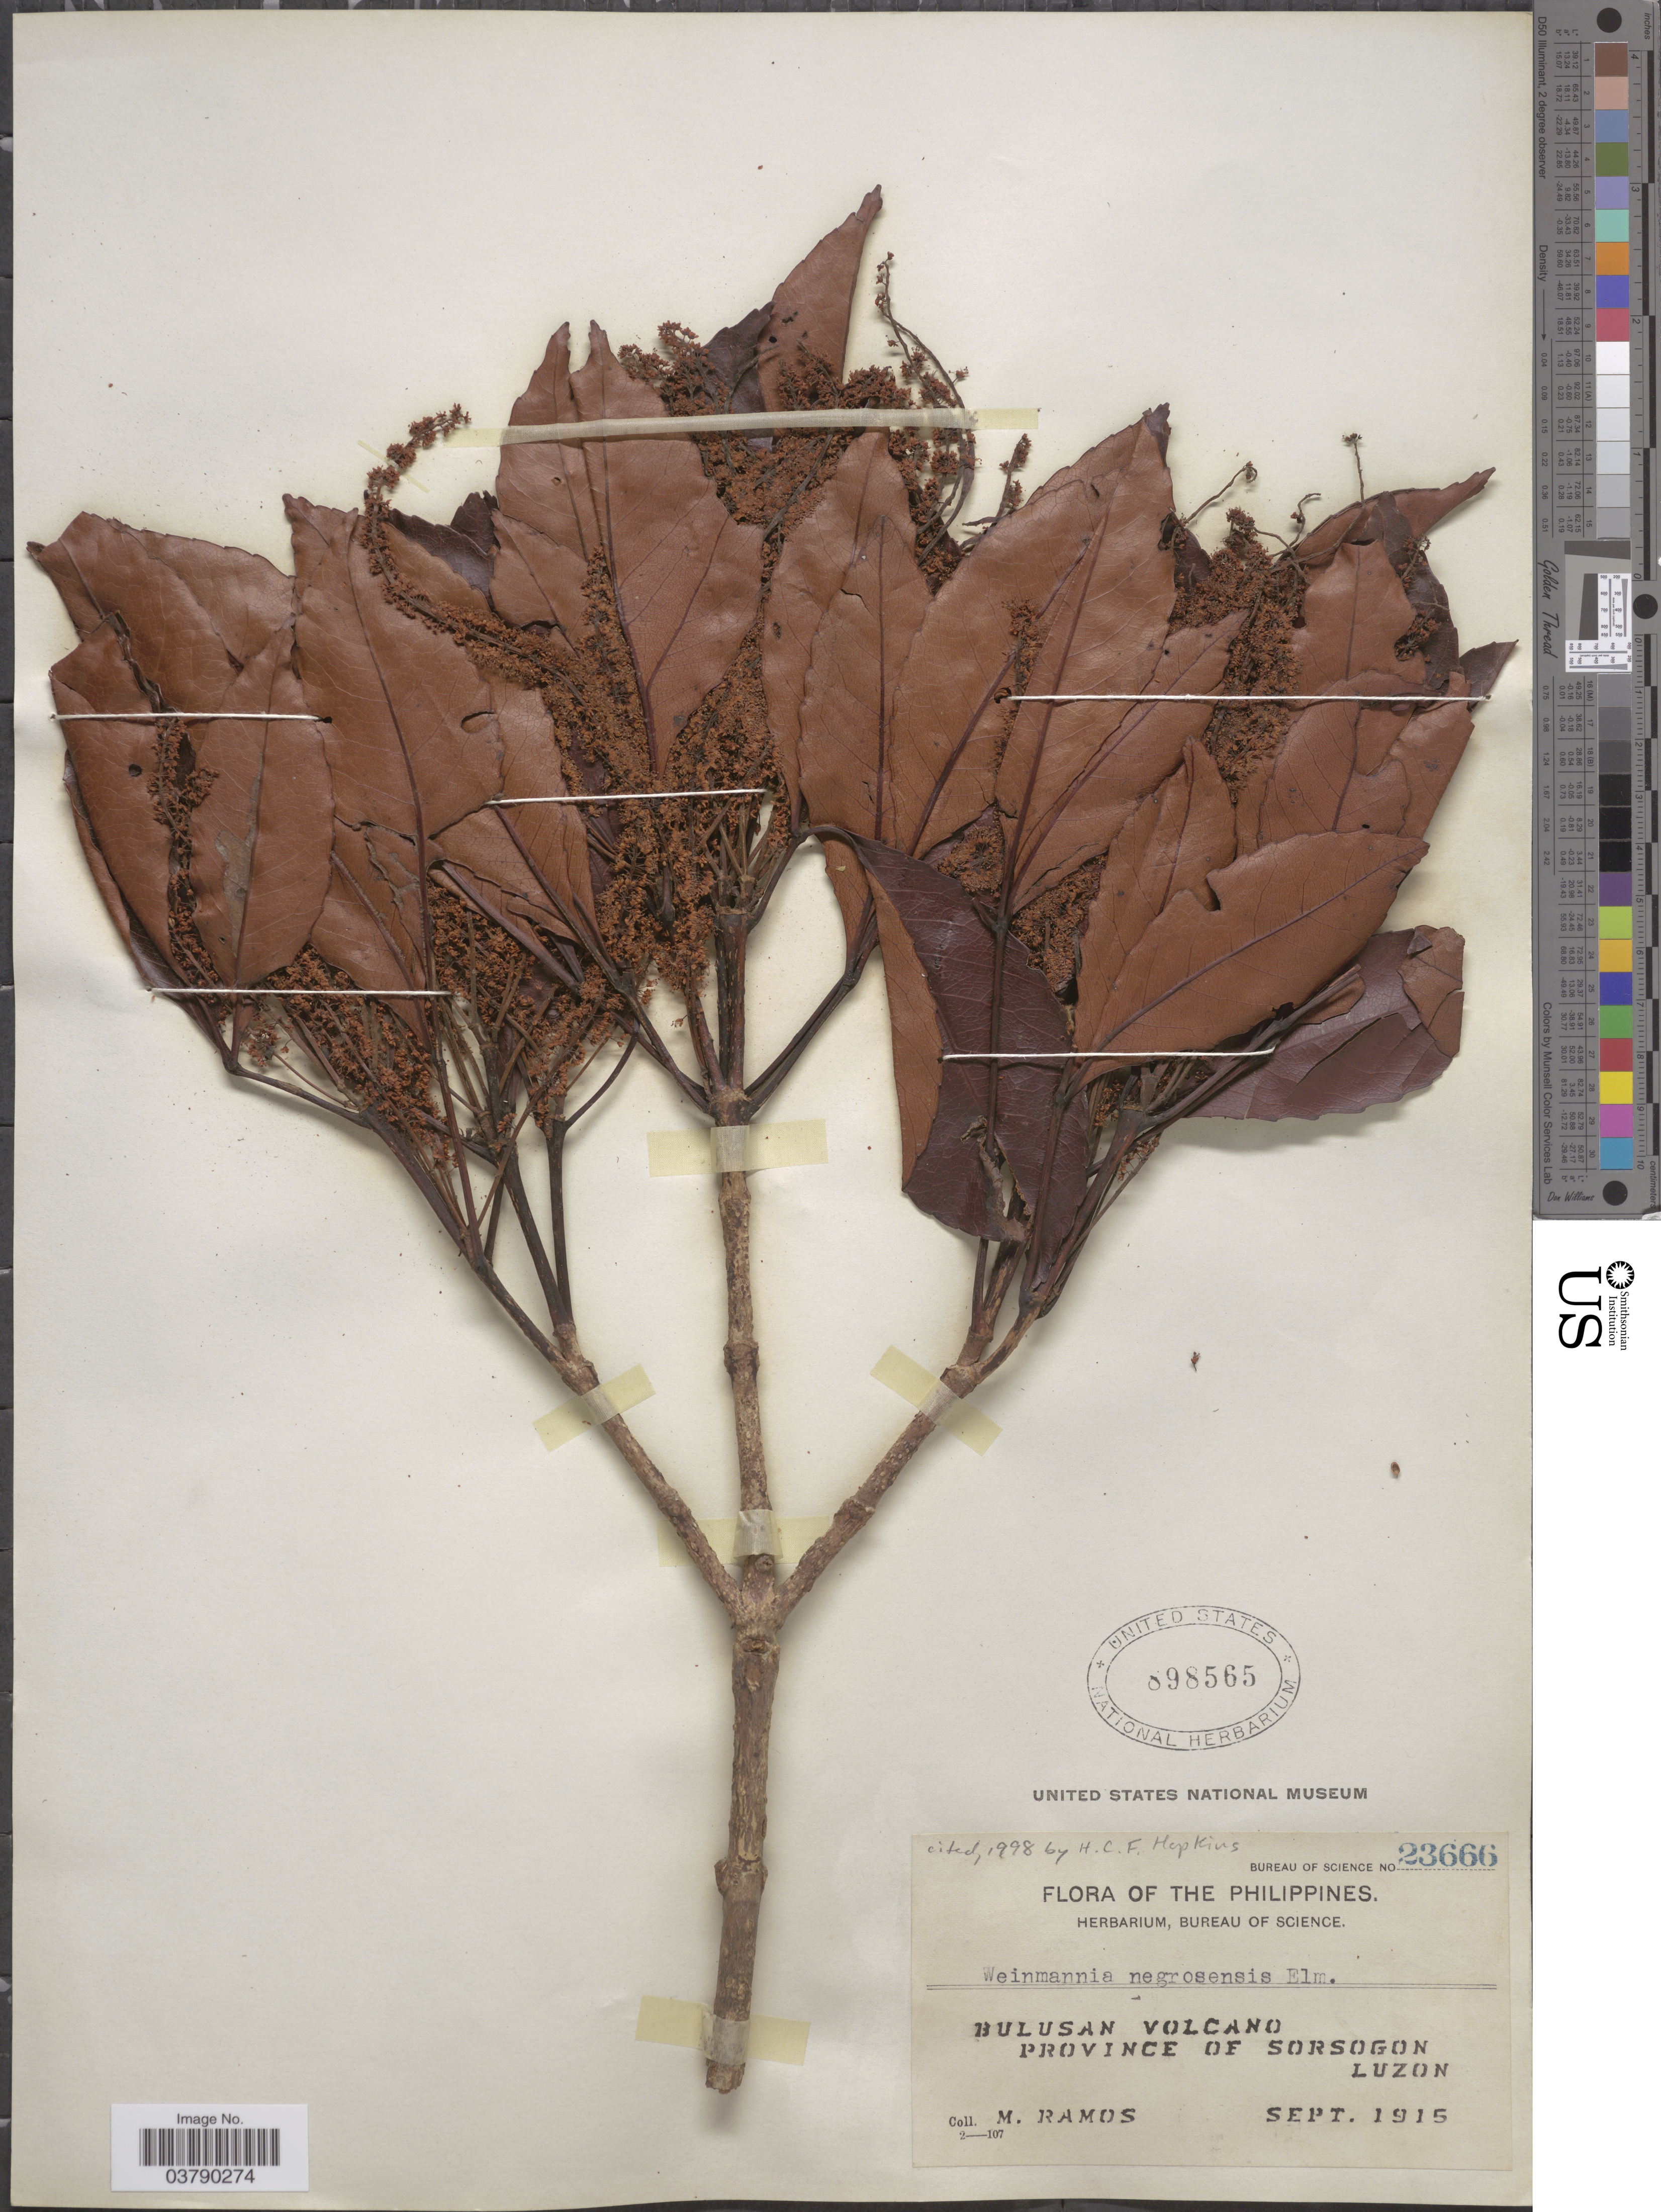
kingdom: Plantae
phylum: Tracheophyta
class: Magnoliopsida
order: Oxalidales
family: Cunoniaceae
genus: Pterophylla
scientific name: Pterophylla negrosensis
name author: (Elmer) Pillon & H.C. Hopkins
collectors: M. Ramos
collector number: Bureau of Science 23666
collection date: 1915-09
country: Philippines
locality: Bulusan Volcano, Province of Sorsogon, Luzon.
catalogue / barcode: US 898565